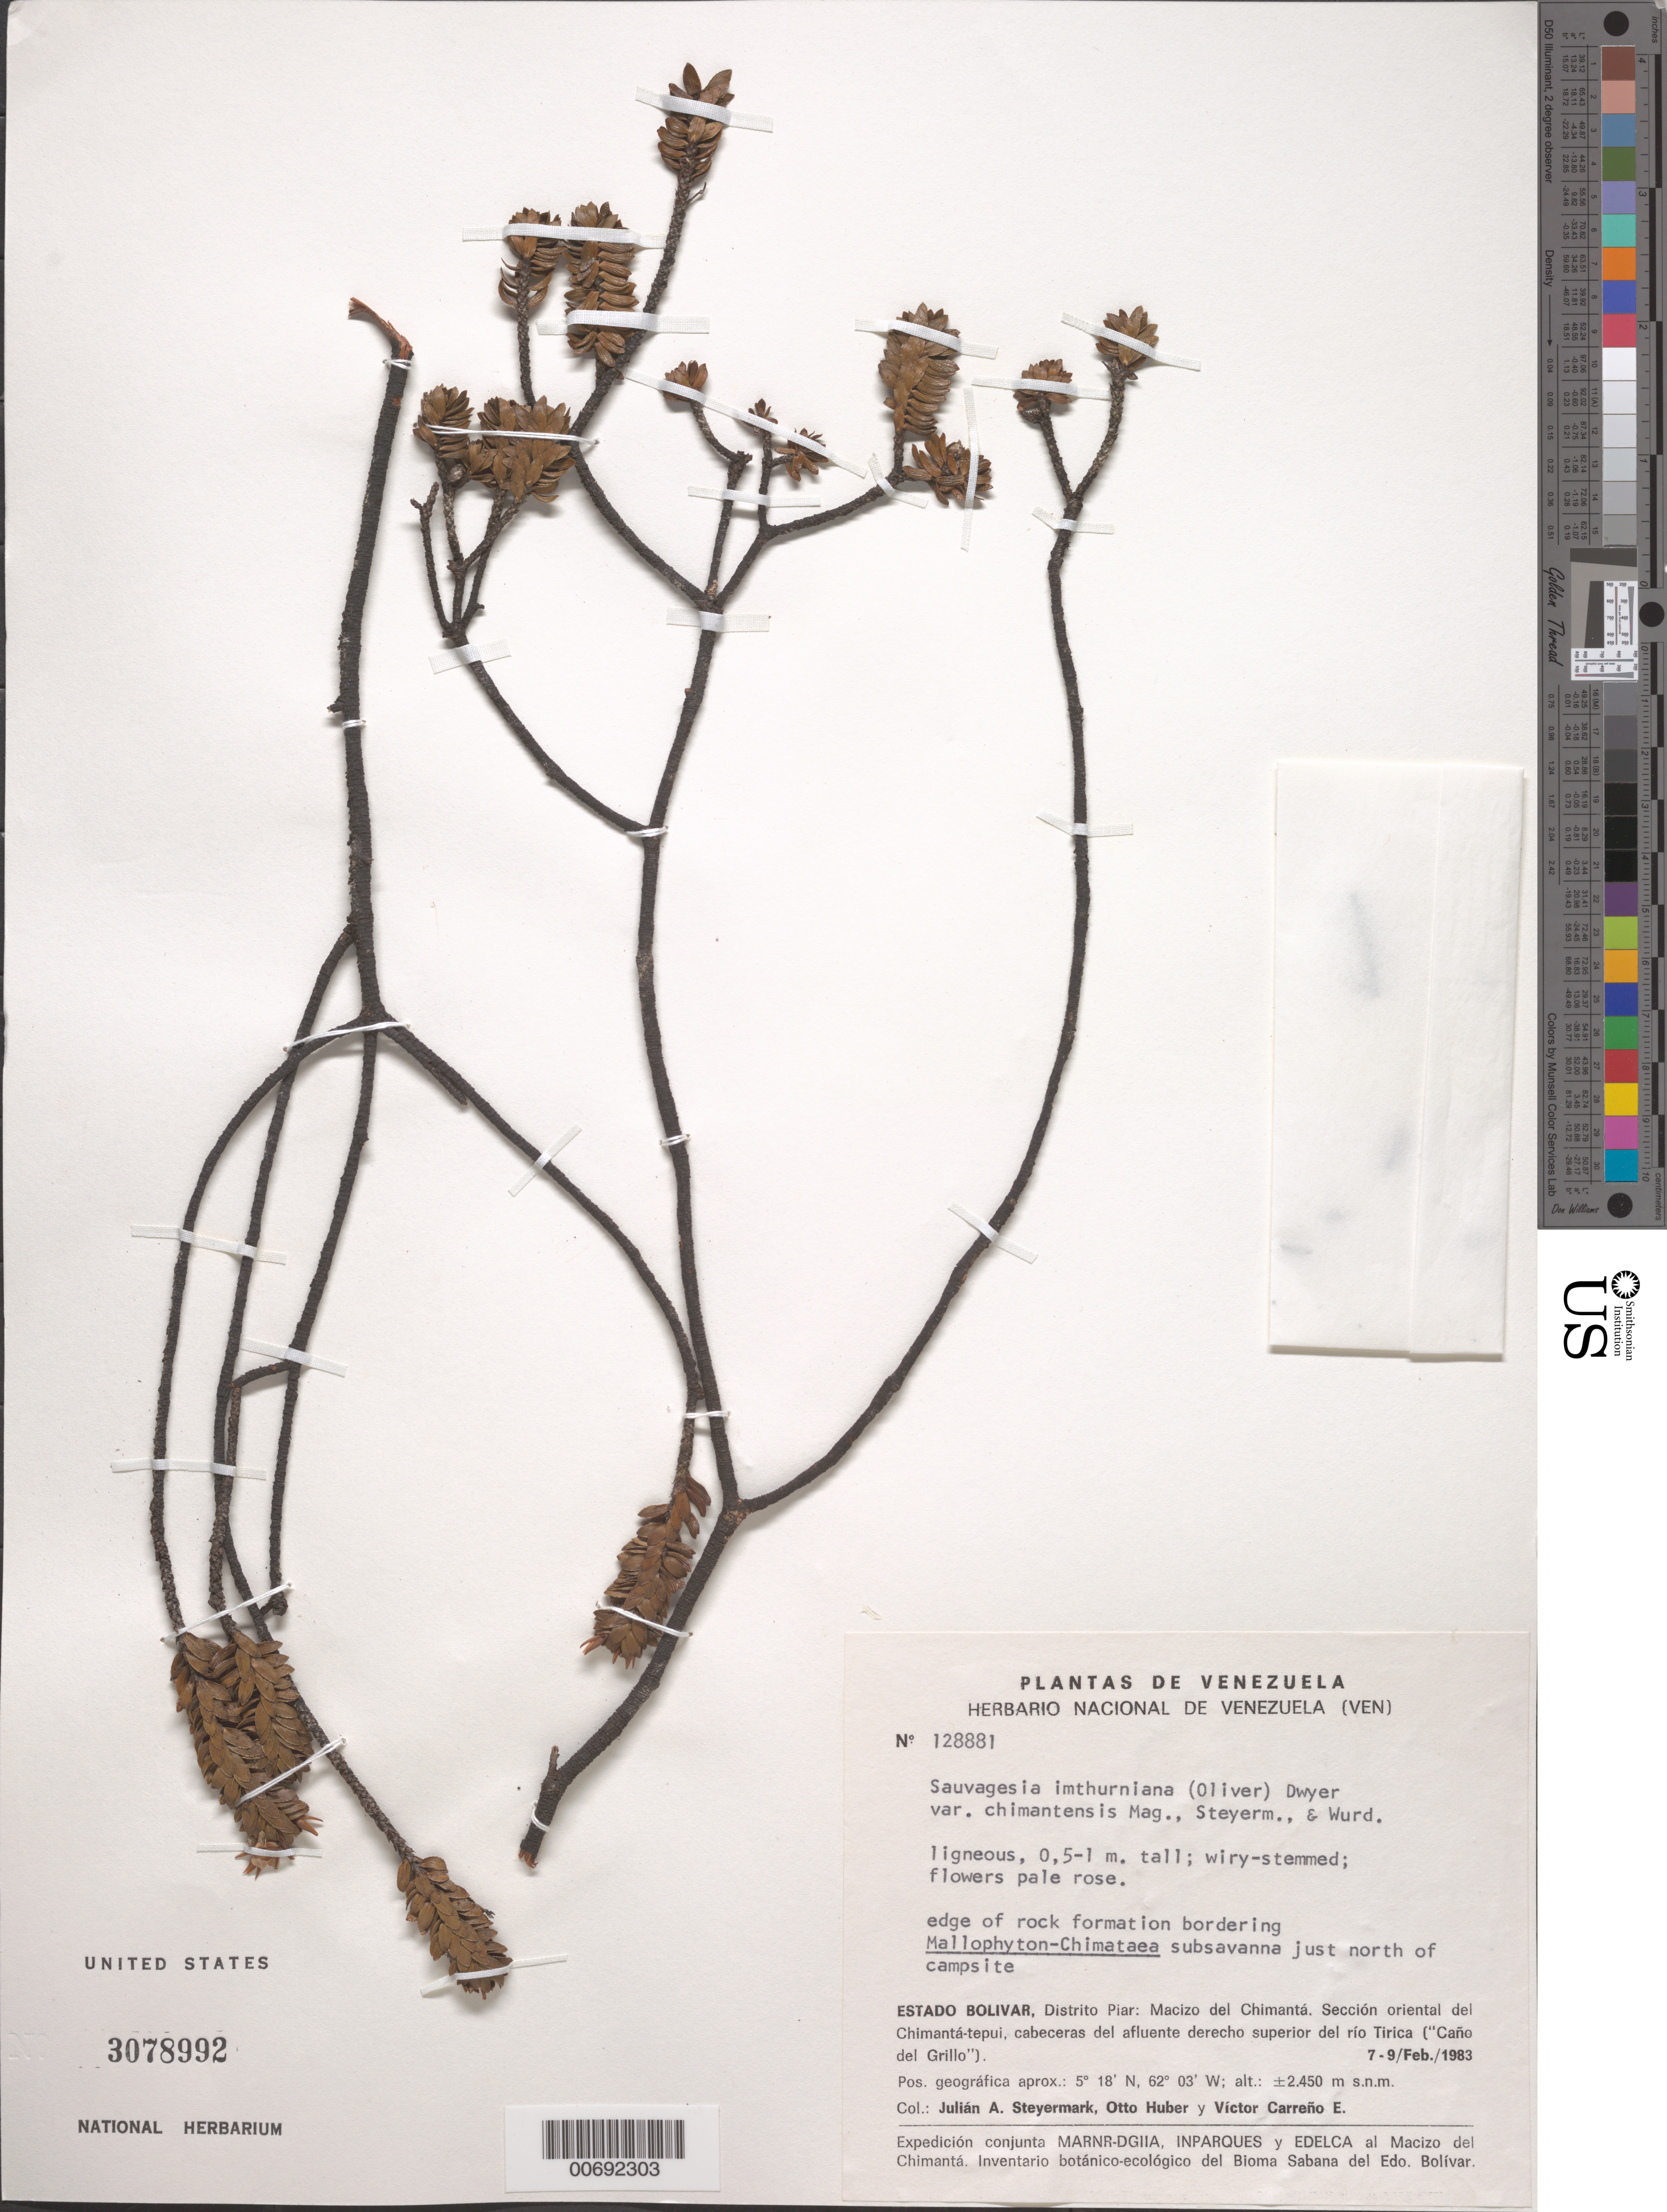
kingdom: Plantae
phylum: Tracheophyta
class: Magnoliopsida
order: Malpighiales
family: Ochnaceae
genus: Sauvagesia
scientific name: Sauvagesia imthurniana subsp. chimantensis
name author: Maguire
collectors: J. Steyermark, O. Huber & V. Carreño E.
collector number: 128881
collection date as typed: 7-Feb-83 to 9-Feb-83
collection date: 1983-02-07/1983-02-09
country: Venezuela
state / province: Bolívar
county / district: Piar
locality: Macizo del Chimantá, sect. oriental del Chimantá-tepuí, cabeceras del afluente derecho superíor del Río Tirica (Caño del Grillo)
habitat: Edge of rock formation bordering savanna of Mallophyton & Chimantaea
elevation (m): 2450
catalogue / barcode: US 3078992